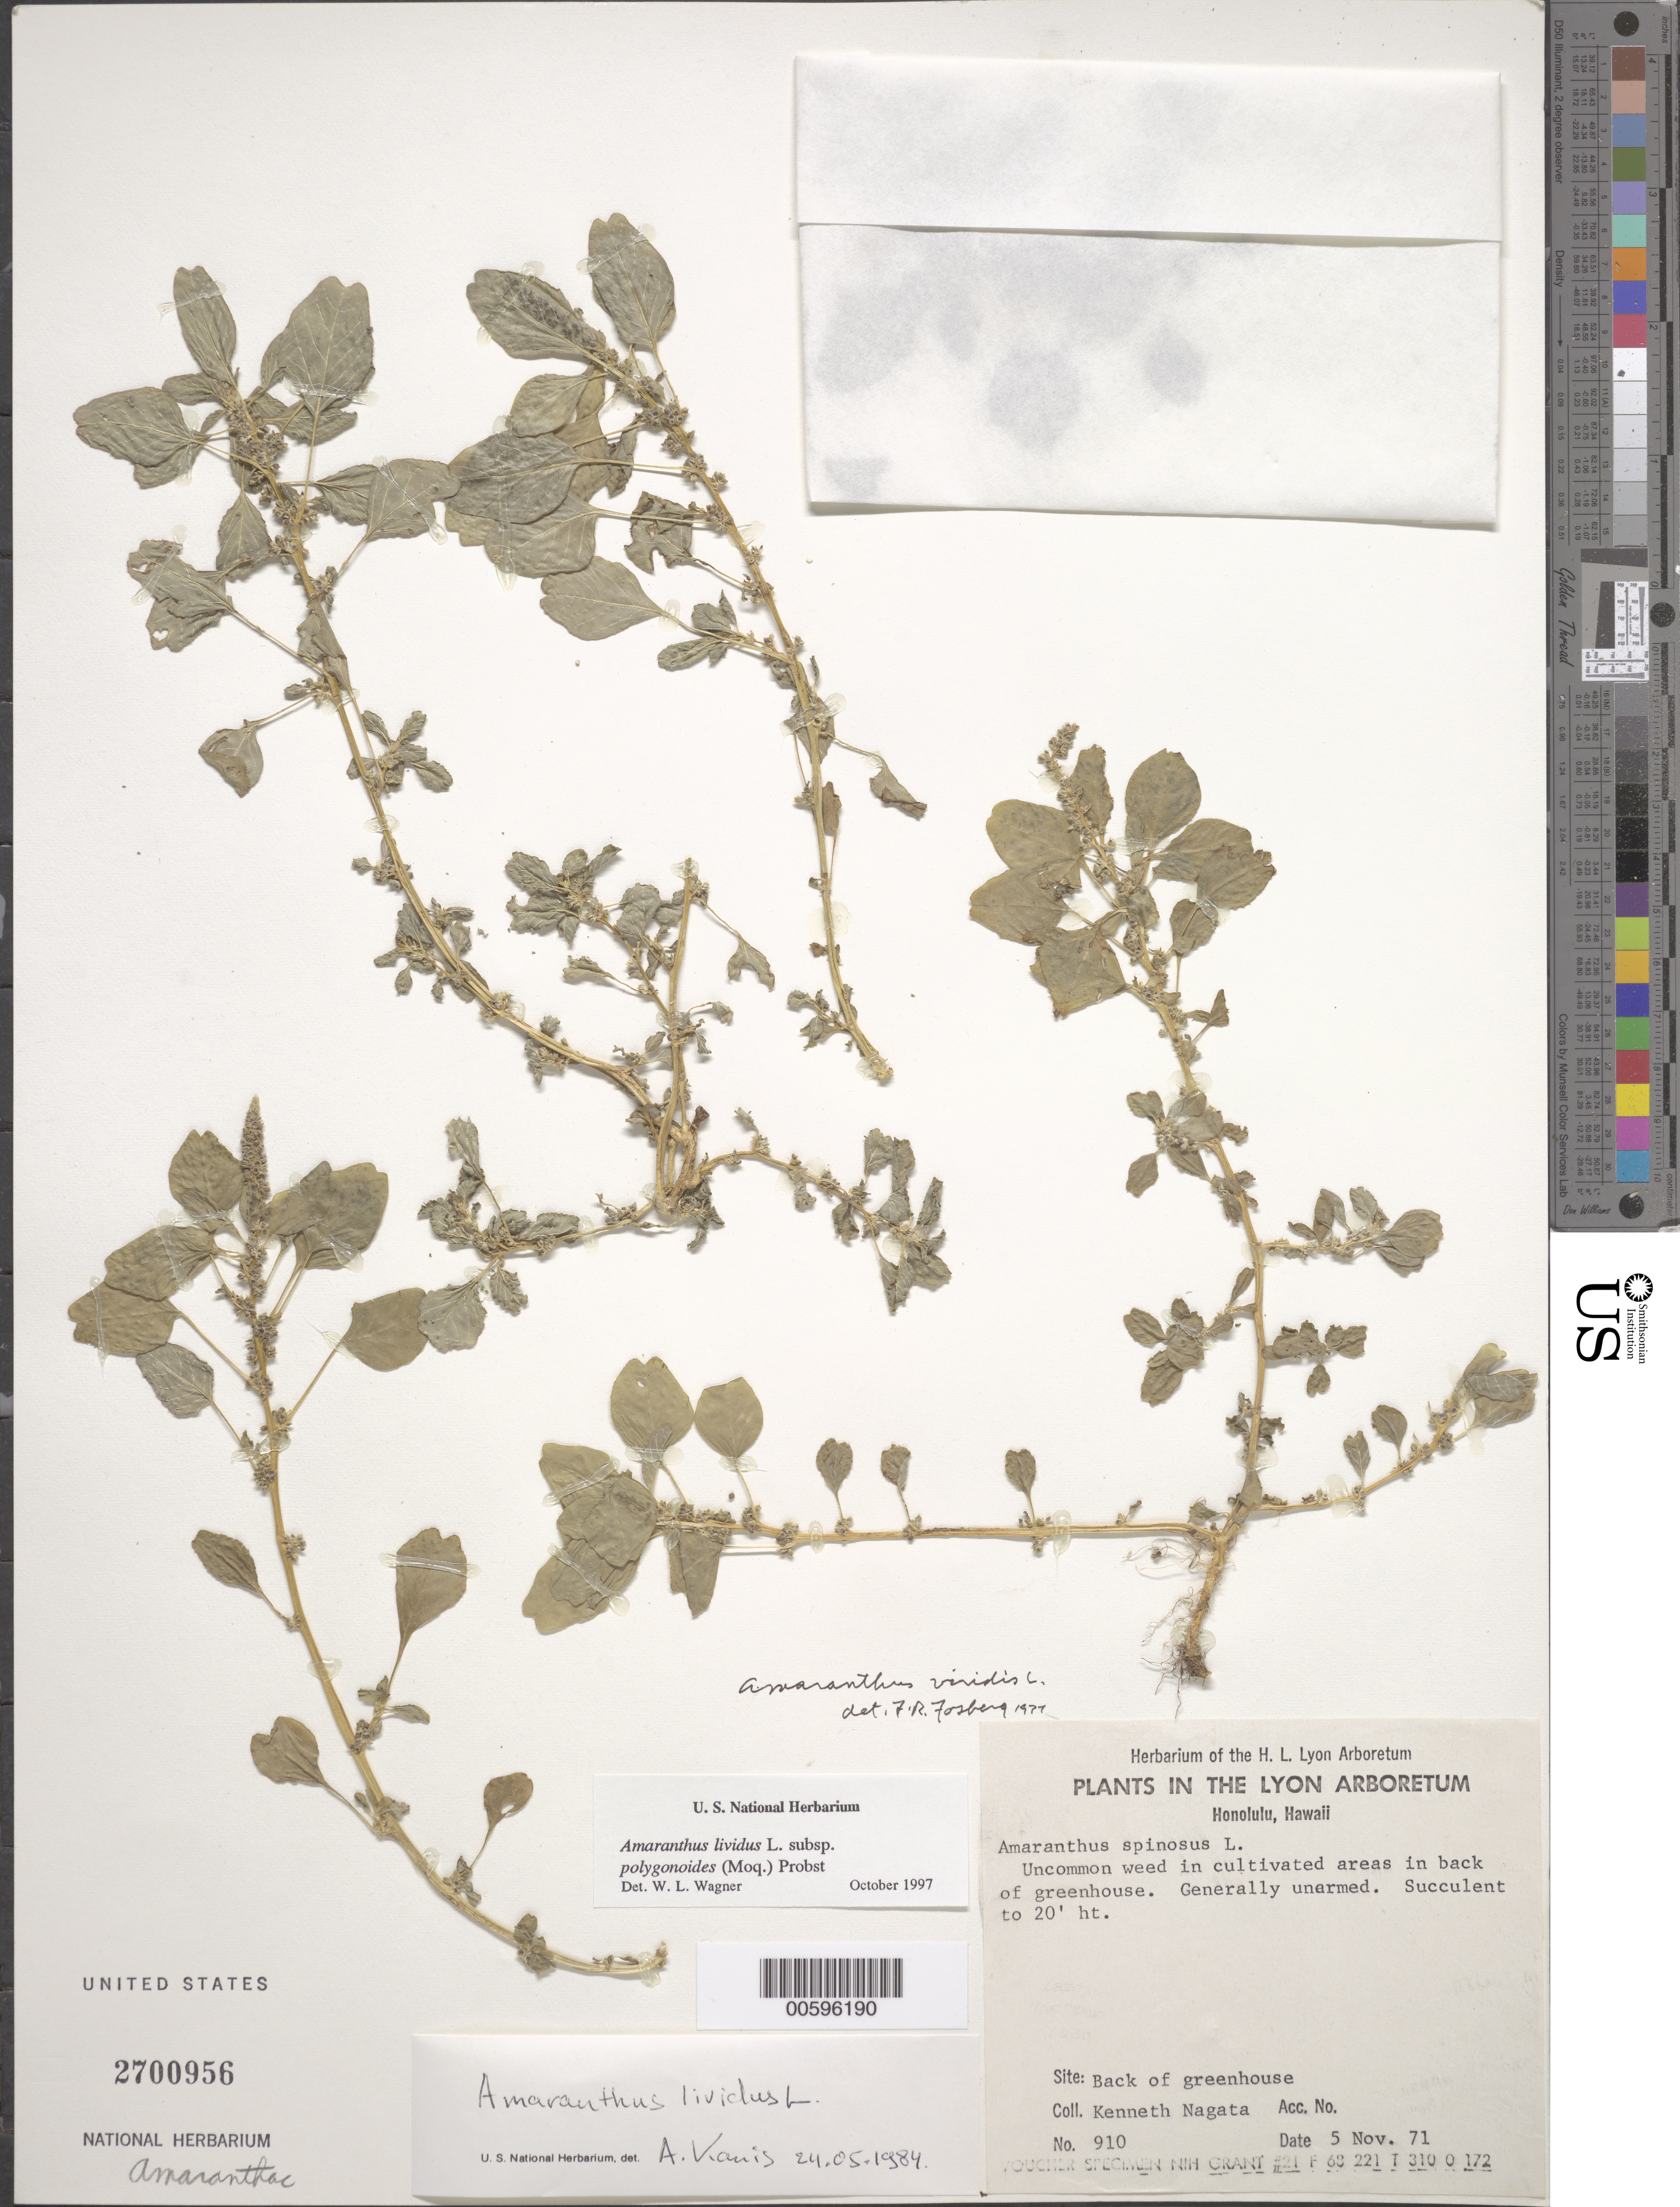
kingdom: Plantae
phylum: Tracheophyta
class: Magnoliopsida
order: Caryophyllales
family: Amaranthaceae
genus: Amaranthus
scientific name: Amaranthus blitum subsp. emarginatus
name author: (Salzm. ex Uline & W.L. Bray) Carretero et al.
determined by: Wagner, W. L., (BOT), Smithsonian Institution - National Museum of Natural History (UNITED STATES)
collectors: K. Nagata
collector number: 910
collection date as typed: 5 Nov 1971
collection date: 1971-11-05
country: United States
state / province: Hawaii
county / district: Honolulu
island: Oahu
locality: Lyon Arboretum, Honolulu, Back of greenhouse.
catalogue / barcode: US 2700956